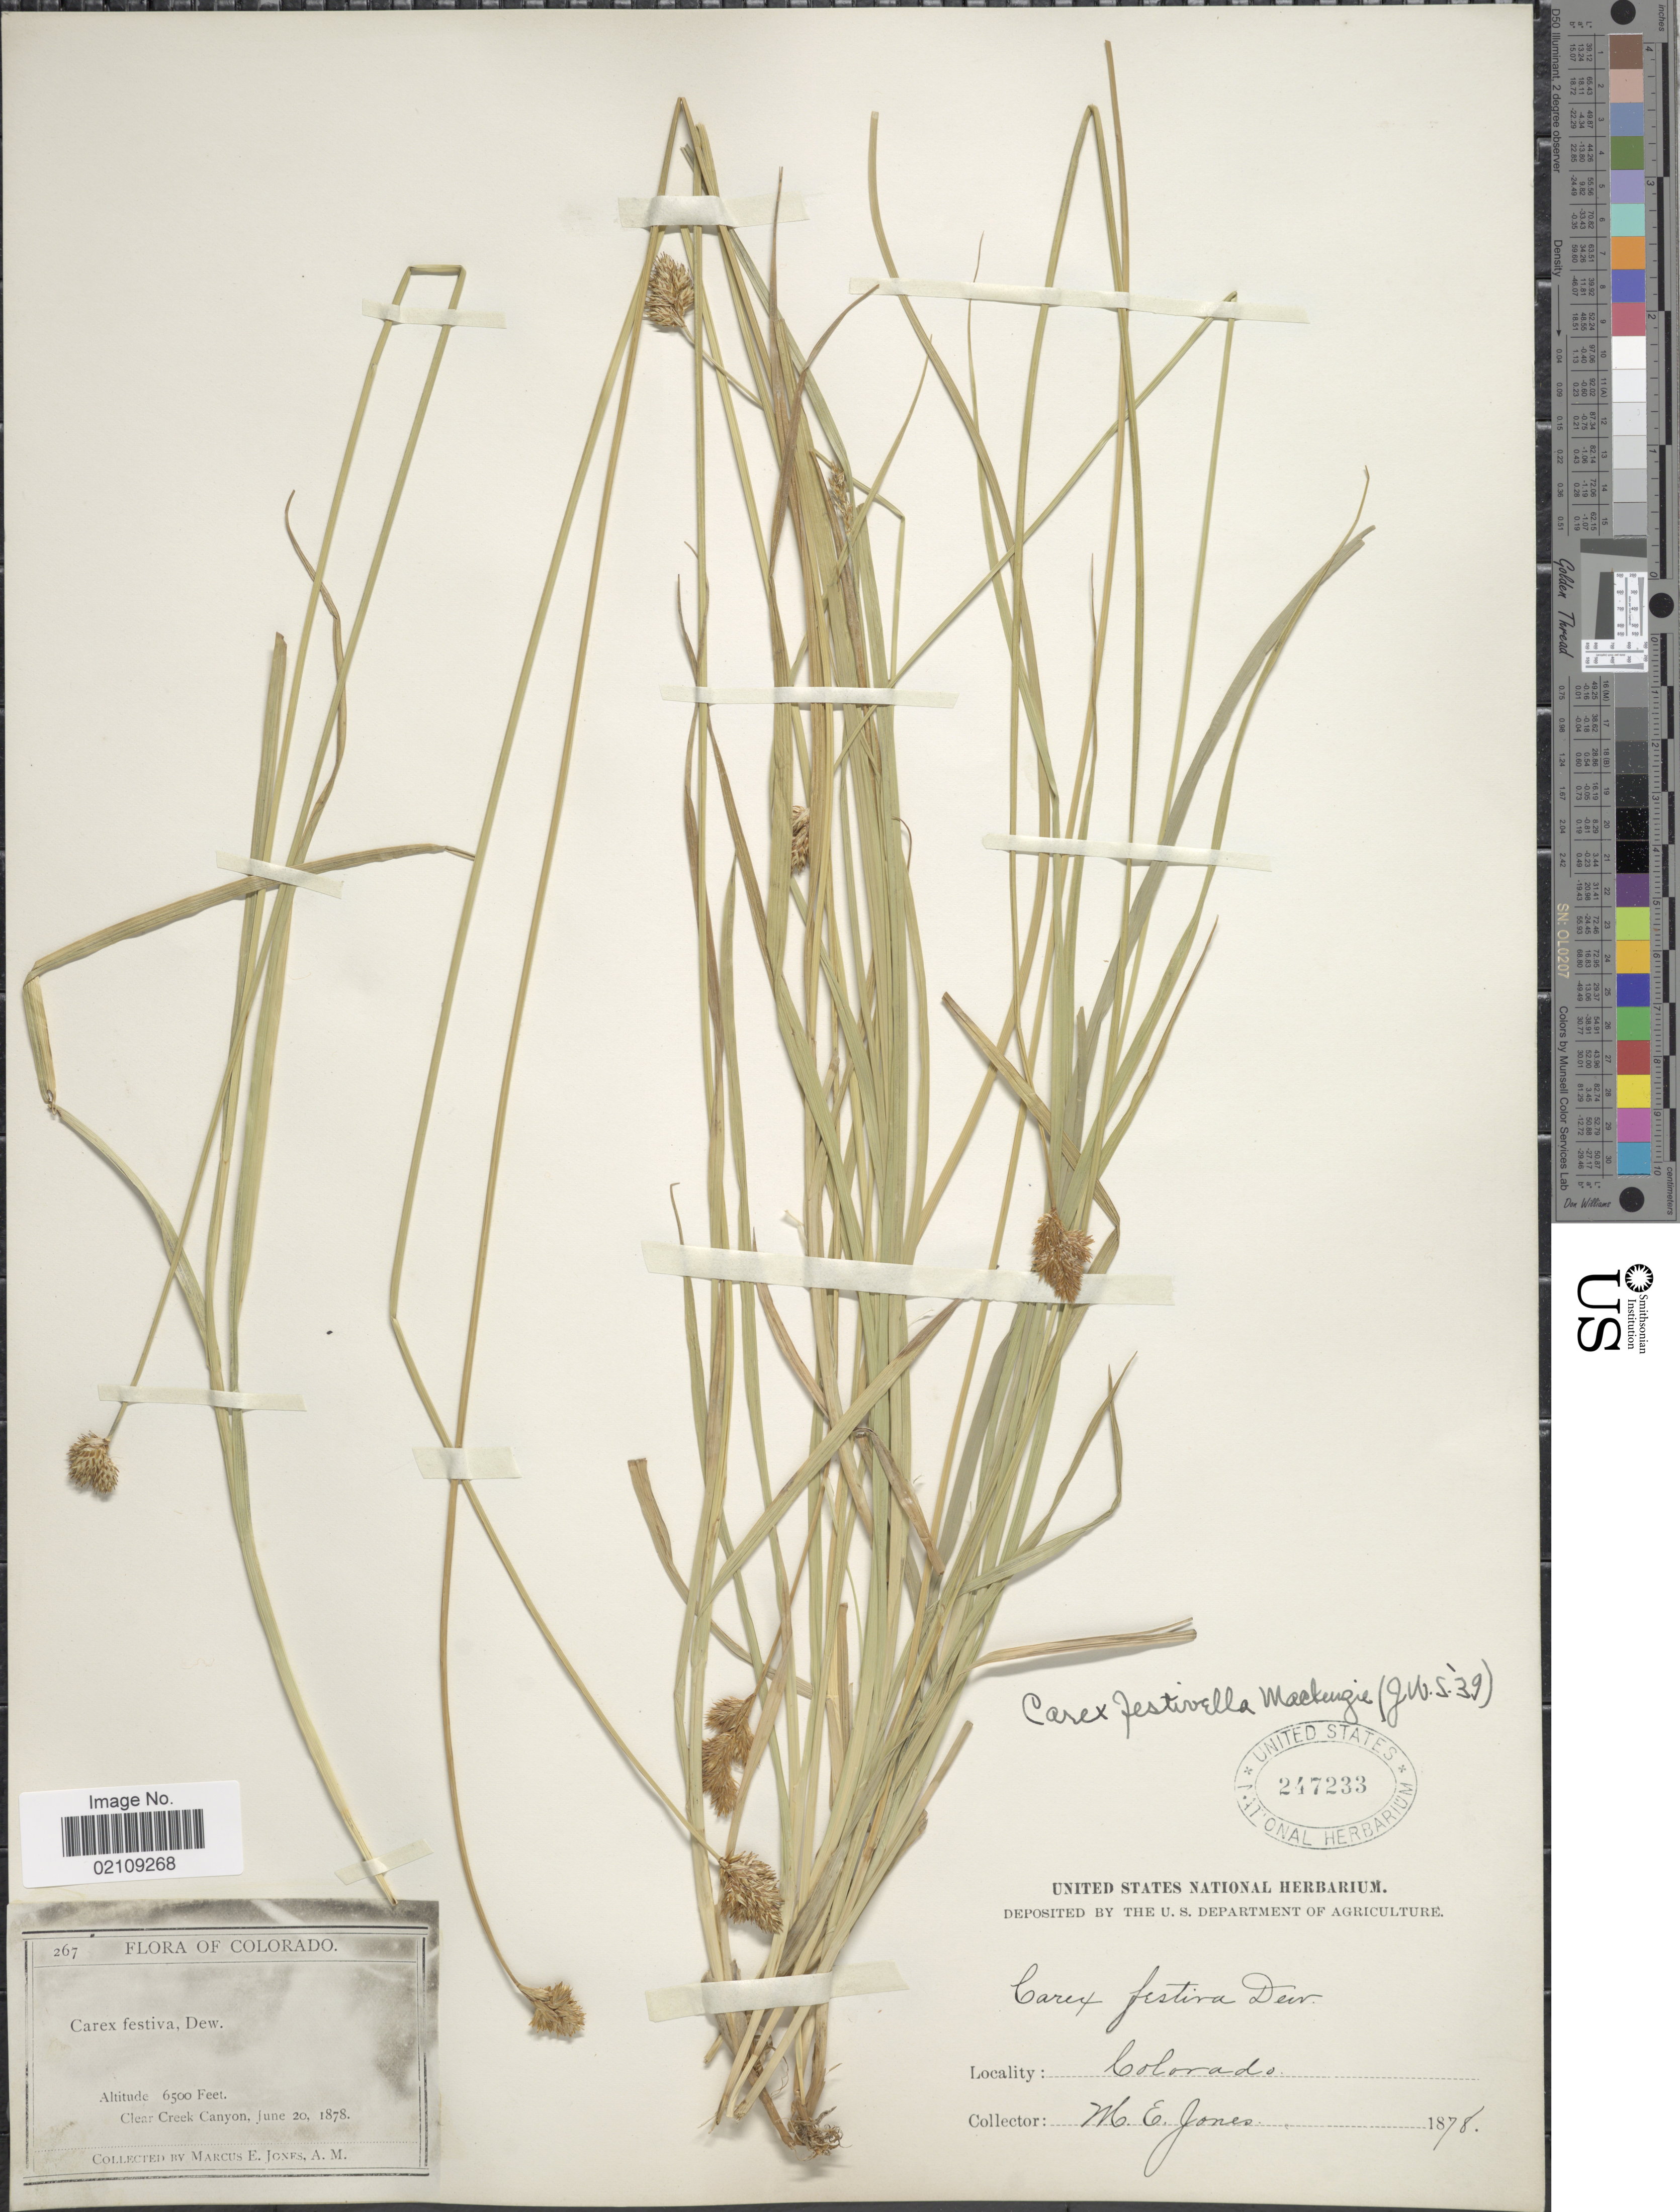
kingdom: Plantae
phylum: Tracheophyta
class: Liliopsida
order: Poales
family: Cyperaceae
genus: Carex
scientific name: Carex microptera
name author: Mack.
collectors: M. E. Jones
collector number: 267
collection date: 1878-06-20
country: United States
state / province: Colorado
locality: Clear Creek Canyon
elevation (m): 1981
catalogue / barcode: US 247233